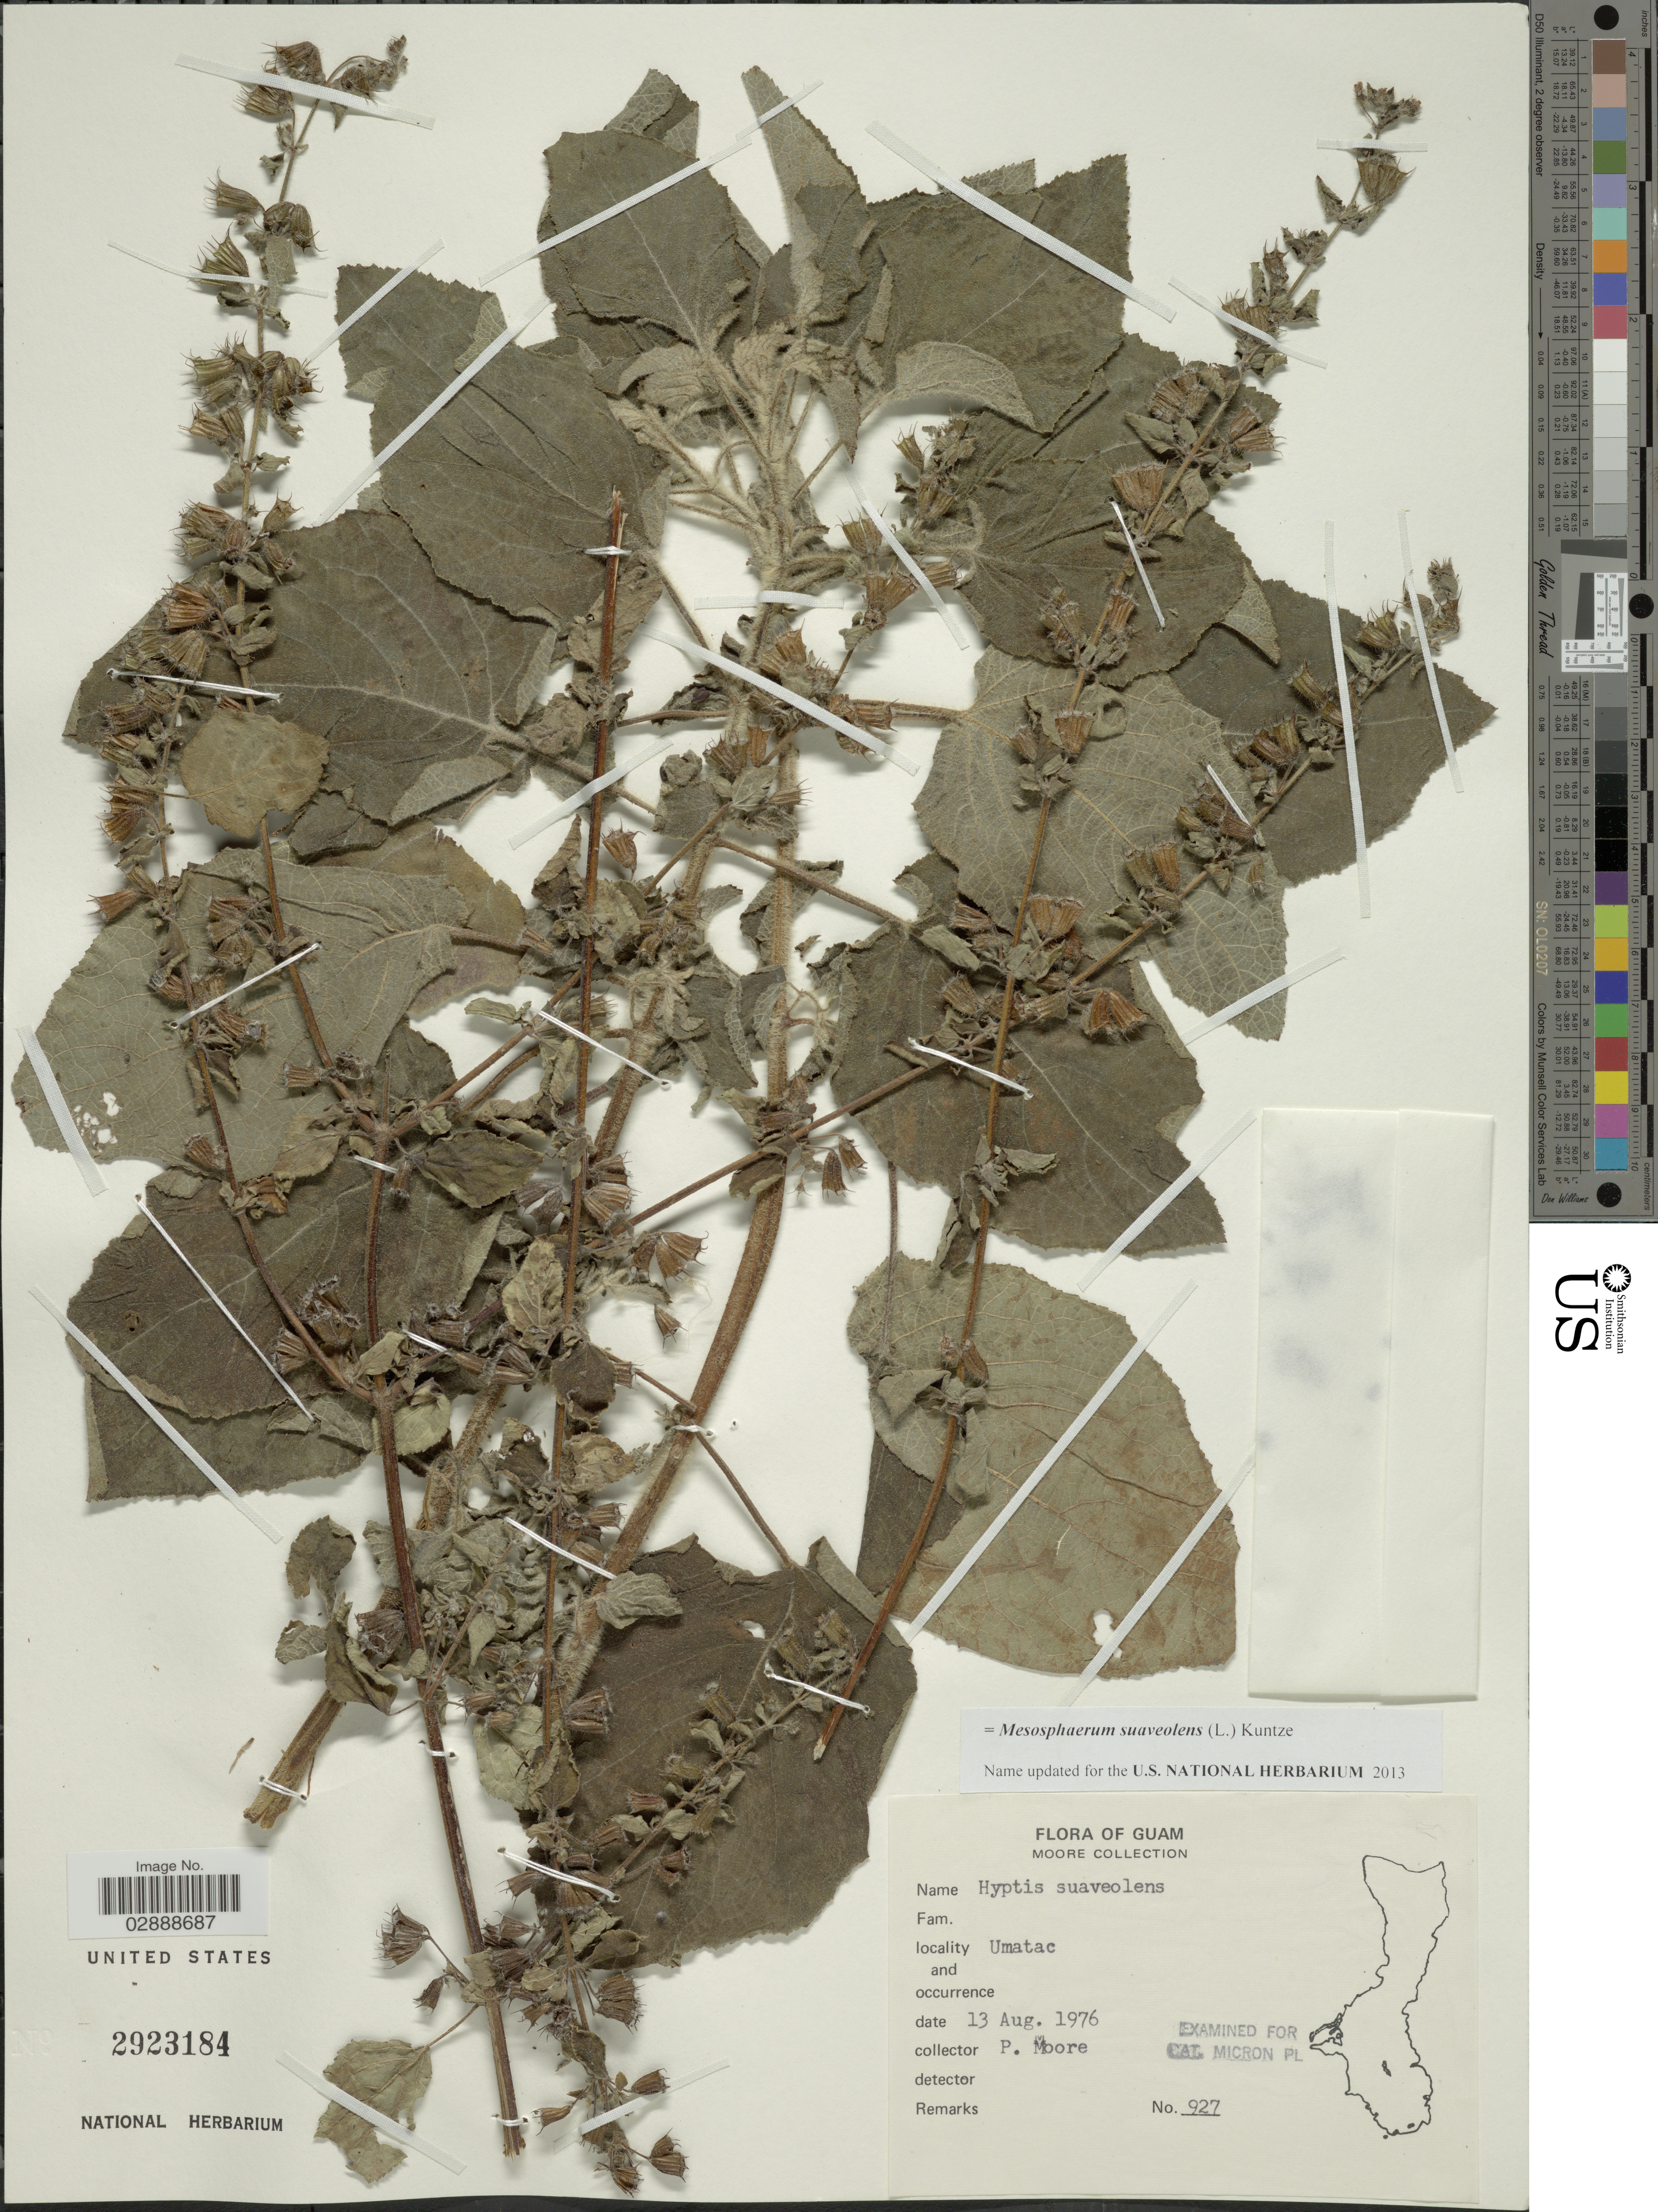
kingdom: Plantae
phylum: Tracheophyta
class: Magnoliopsida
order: Lamiales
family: Lamiaceae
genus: Mesosphaerum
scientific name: Mesosphaerum suaveolens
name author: (L.) Kuntze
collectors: P. H. Moore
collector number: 927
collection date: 1976-08-13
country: Guam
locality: Umatac.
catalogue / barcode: US 2923184